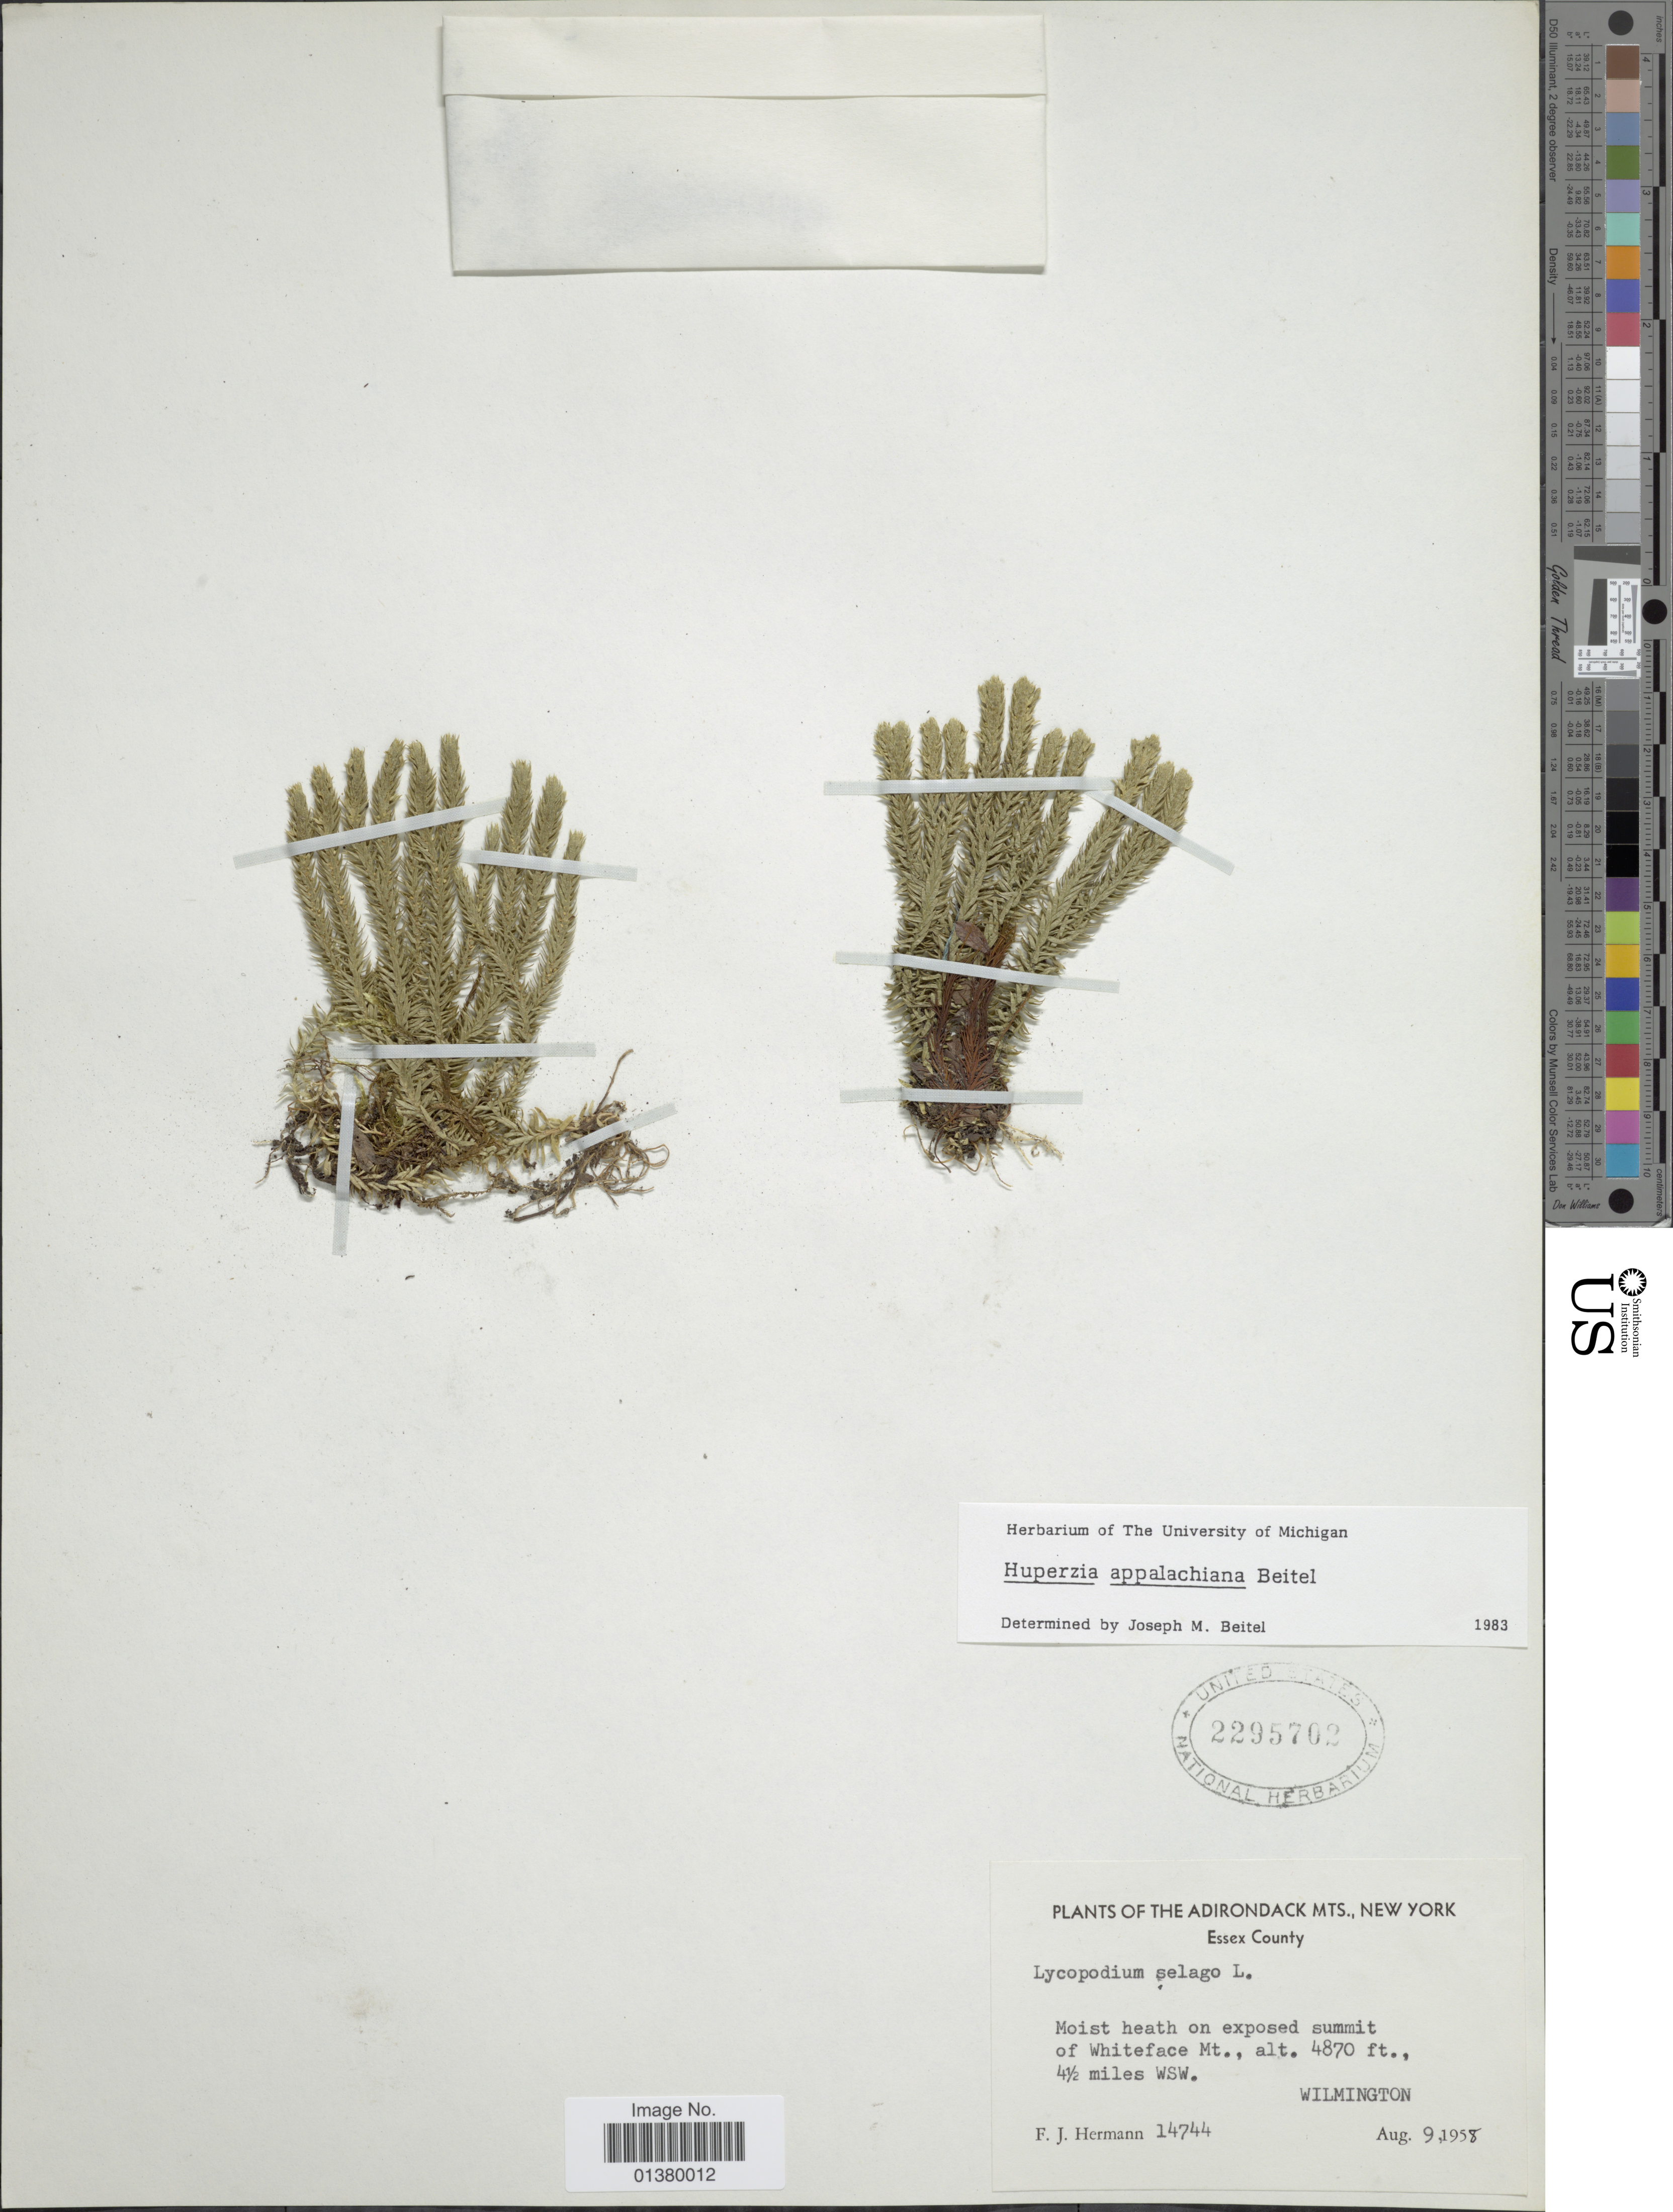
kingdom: Plantae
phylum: Tracheophyta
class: Lycopodiopsida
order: Lycopodiales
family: Lycopodiaceae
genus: Huperzia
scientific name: Huperzia appalachiana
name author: Beitel & Mickel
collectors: F. J. Hermann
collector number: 14744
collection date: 1958-08-09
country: United States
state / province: New York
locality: The Adirondack Mts., Essex County, moist heath on exposed summit of Whiteface Mt., 4½ miles WSW, Wilmington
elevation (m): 1484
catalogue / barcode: US 2295702